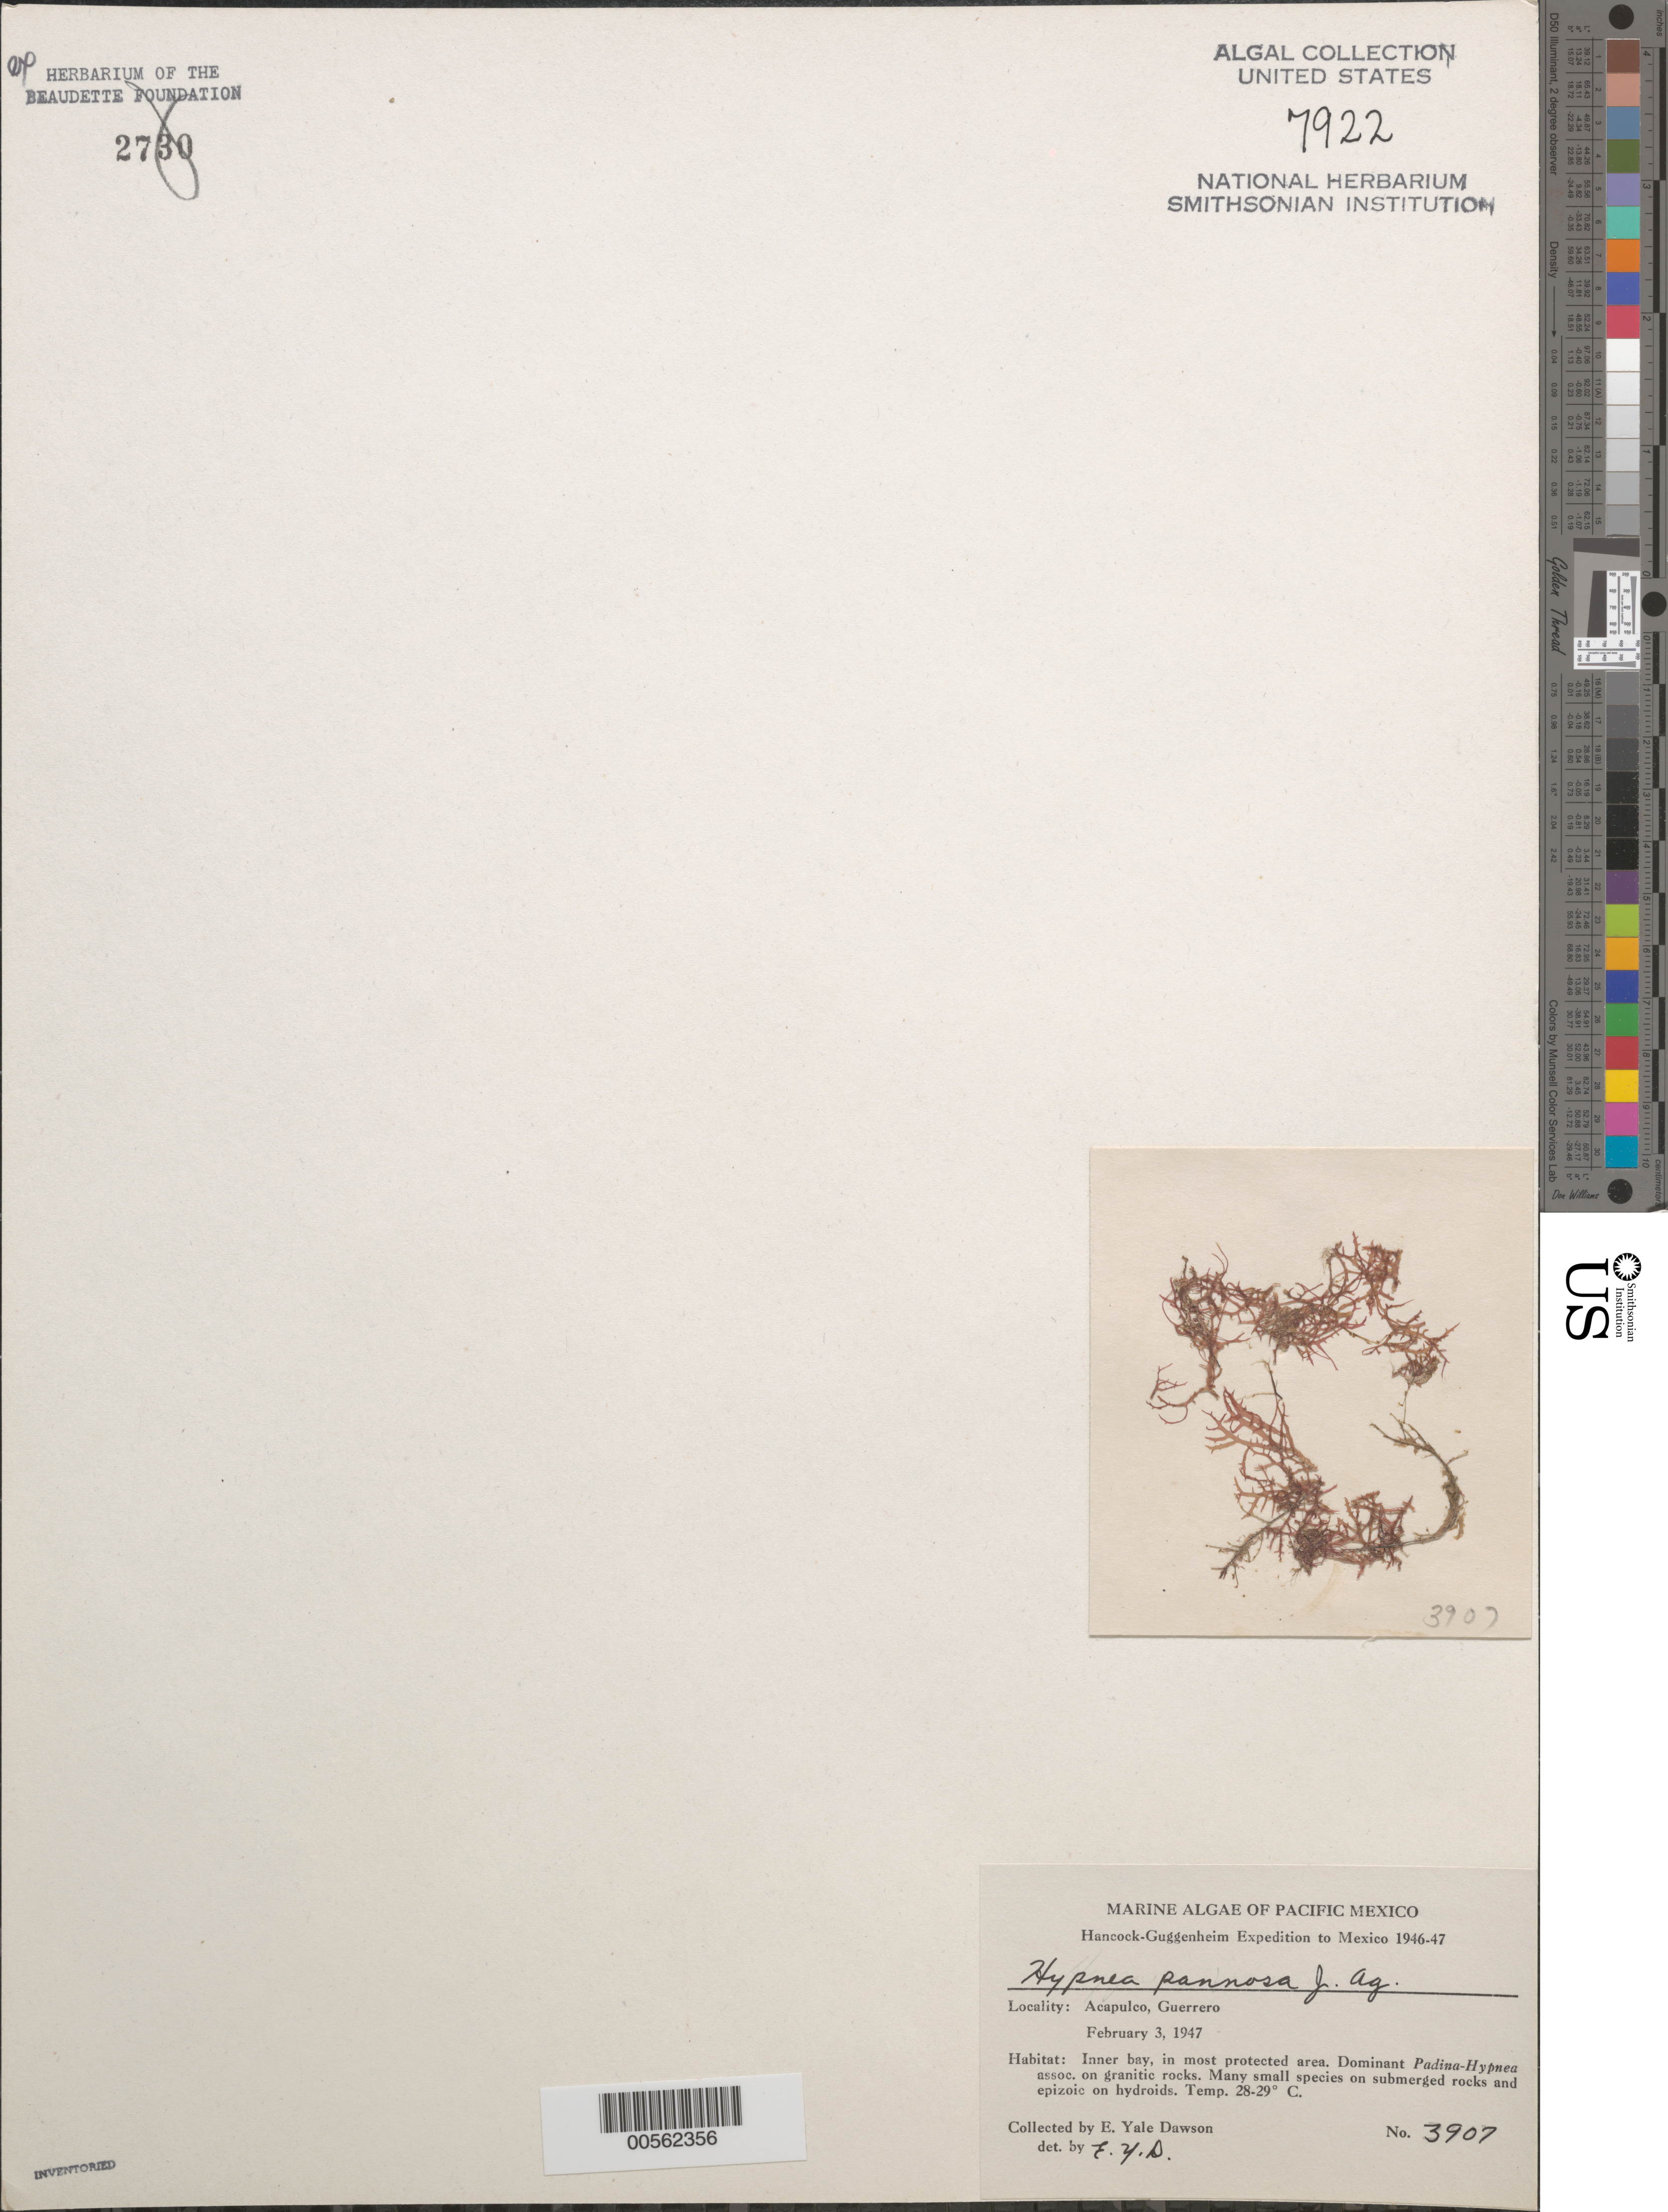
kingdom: Plantae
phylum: Rhodophyta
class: Florideophyceae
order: Gigartinales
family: Cystocloniaceae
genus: Hypnea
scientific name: Hypnea pannosa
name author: J. Agardh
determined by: Dawson, E. Y.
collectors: E. Y. Dawson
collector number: EYD 3907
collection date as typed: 03 February 1947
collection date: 1947-02-03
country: Mexico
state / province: Guerrero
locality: Acapulco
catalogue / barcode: US 7922